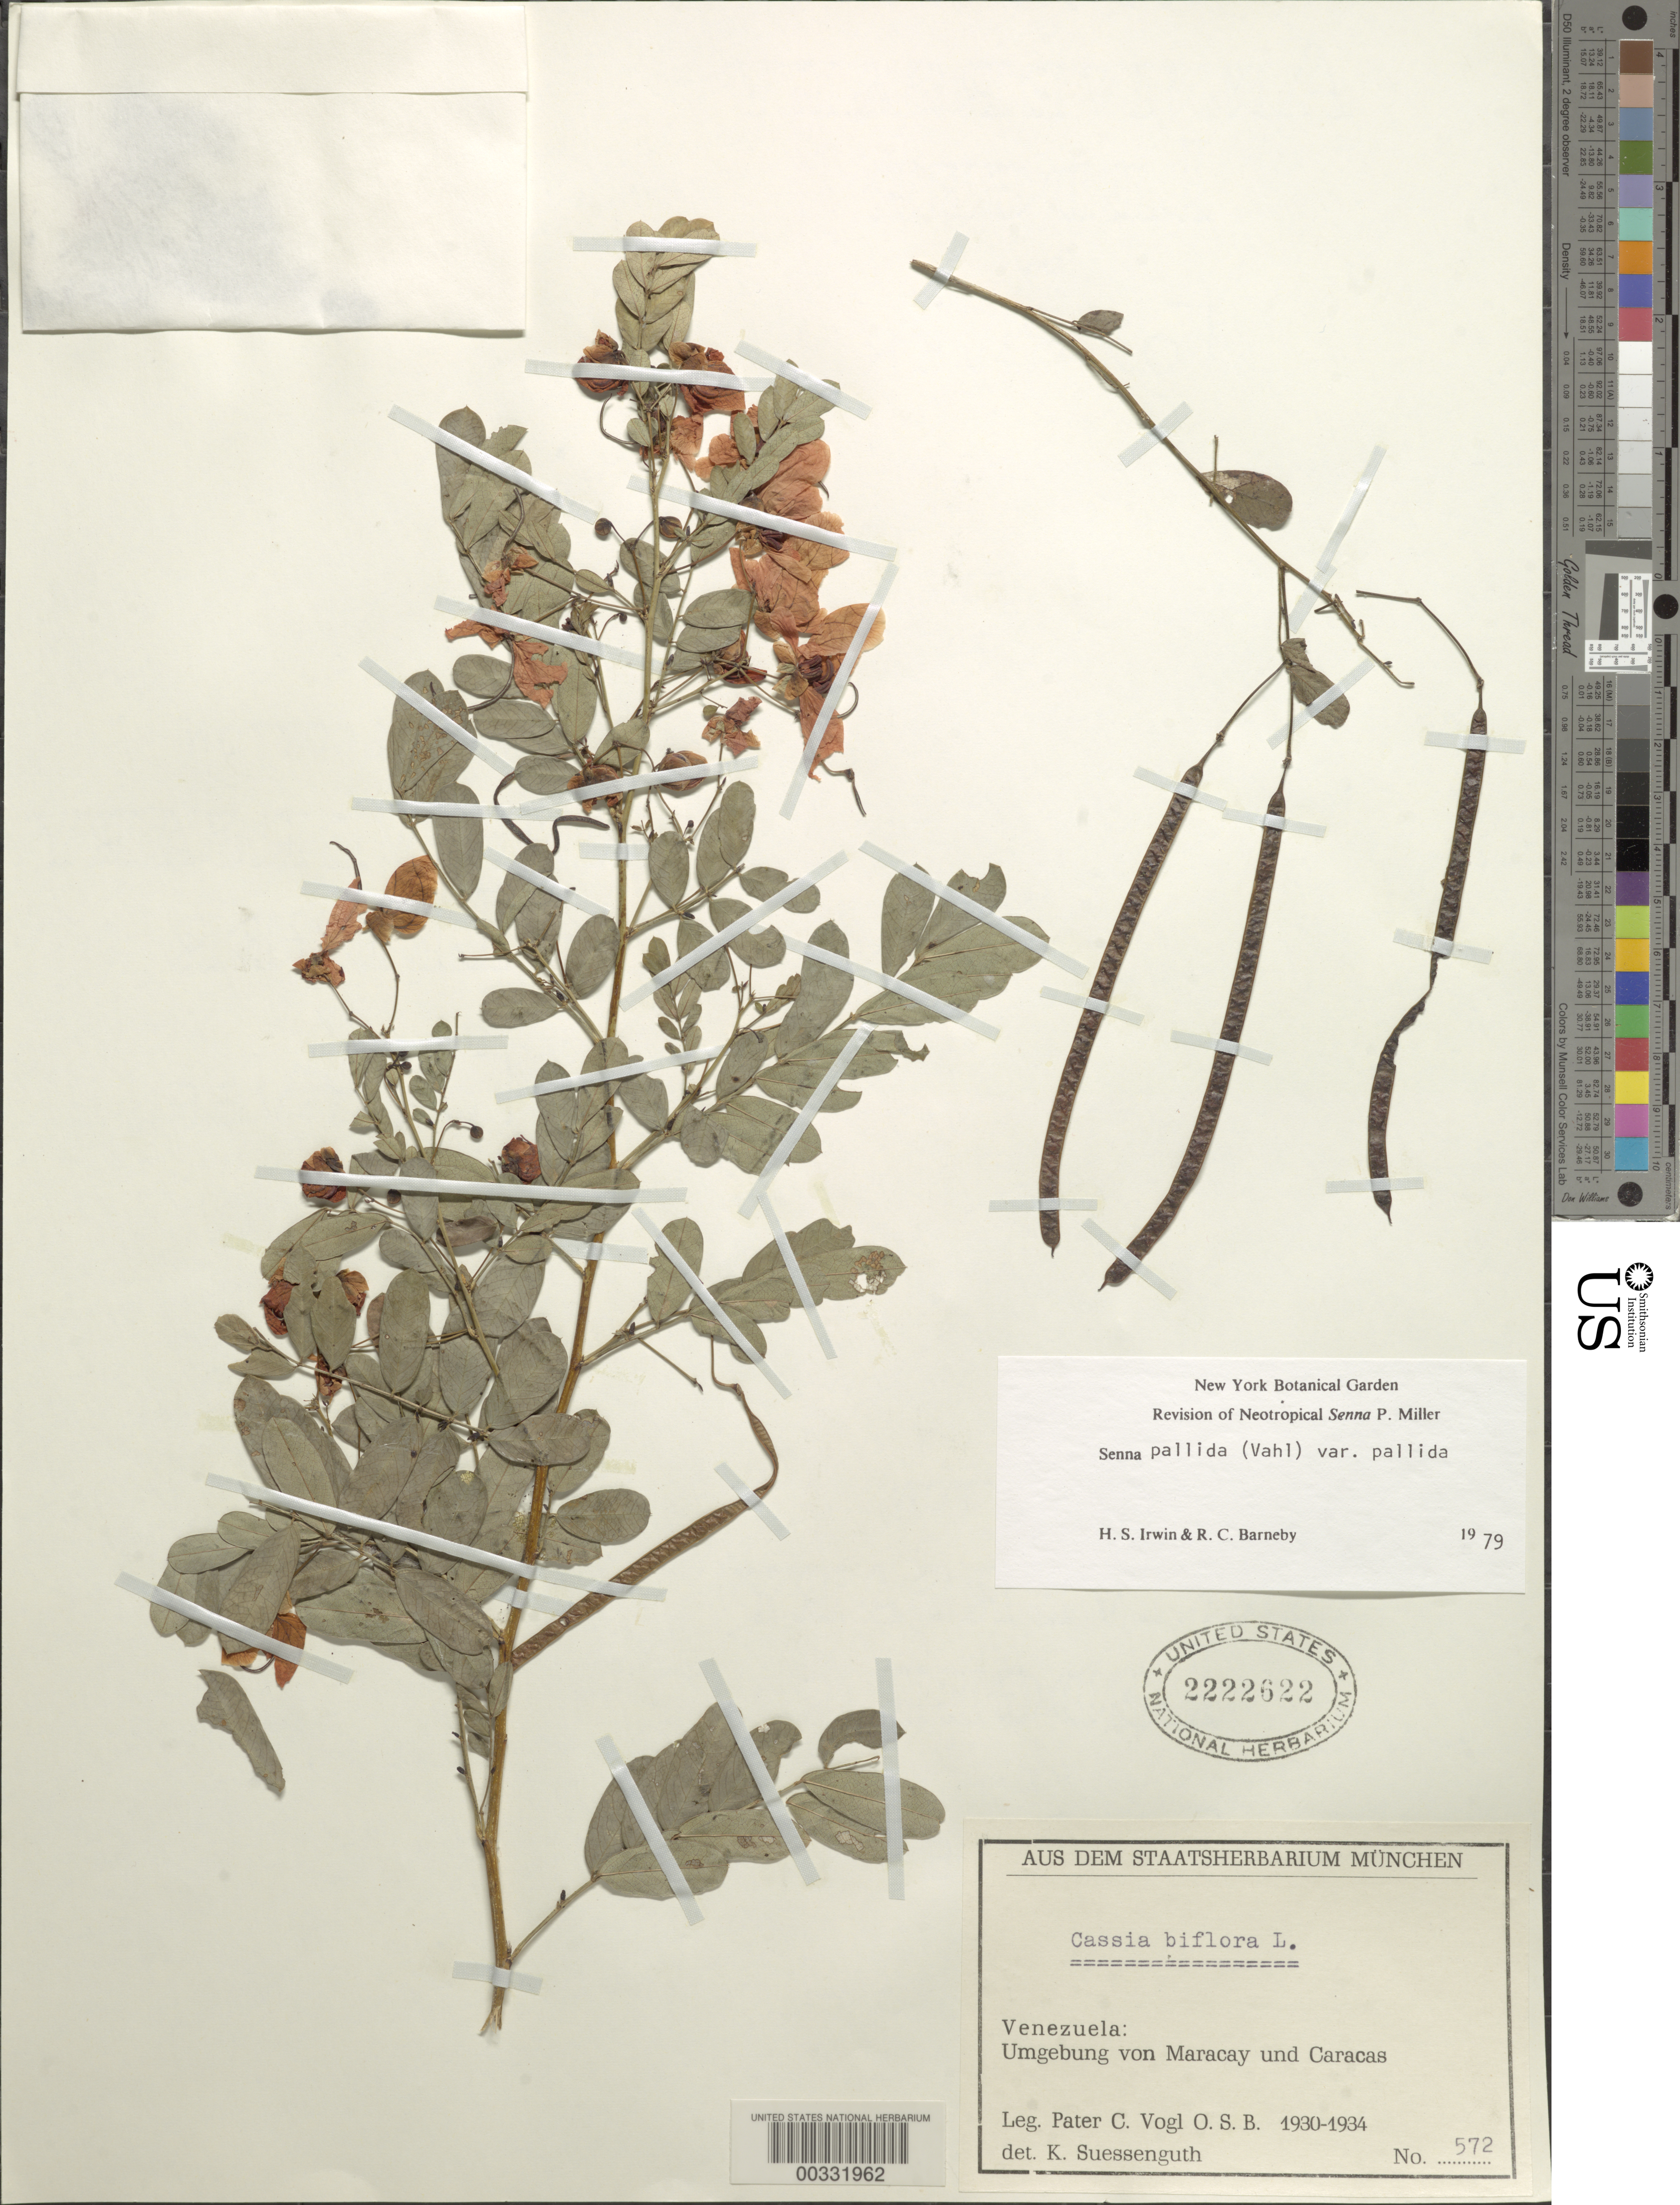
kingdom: Plantae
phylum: Tracheophyta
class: Magnoliopsida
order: Fabales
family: Fabaceae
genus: Senna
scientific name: Senna pallida var. pallida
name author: (Vahl) H.S. Irwin & Barneby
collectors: C. Vogl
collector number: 572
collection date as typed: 1930 to -- -- 1934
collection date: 1930/1934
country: Venezuela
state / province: Aragua / Distrito Federal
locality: Between Maracay and Caracas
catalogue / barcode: US 2222622